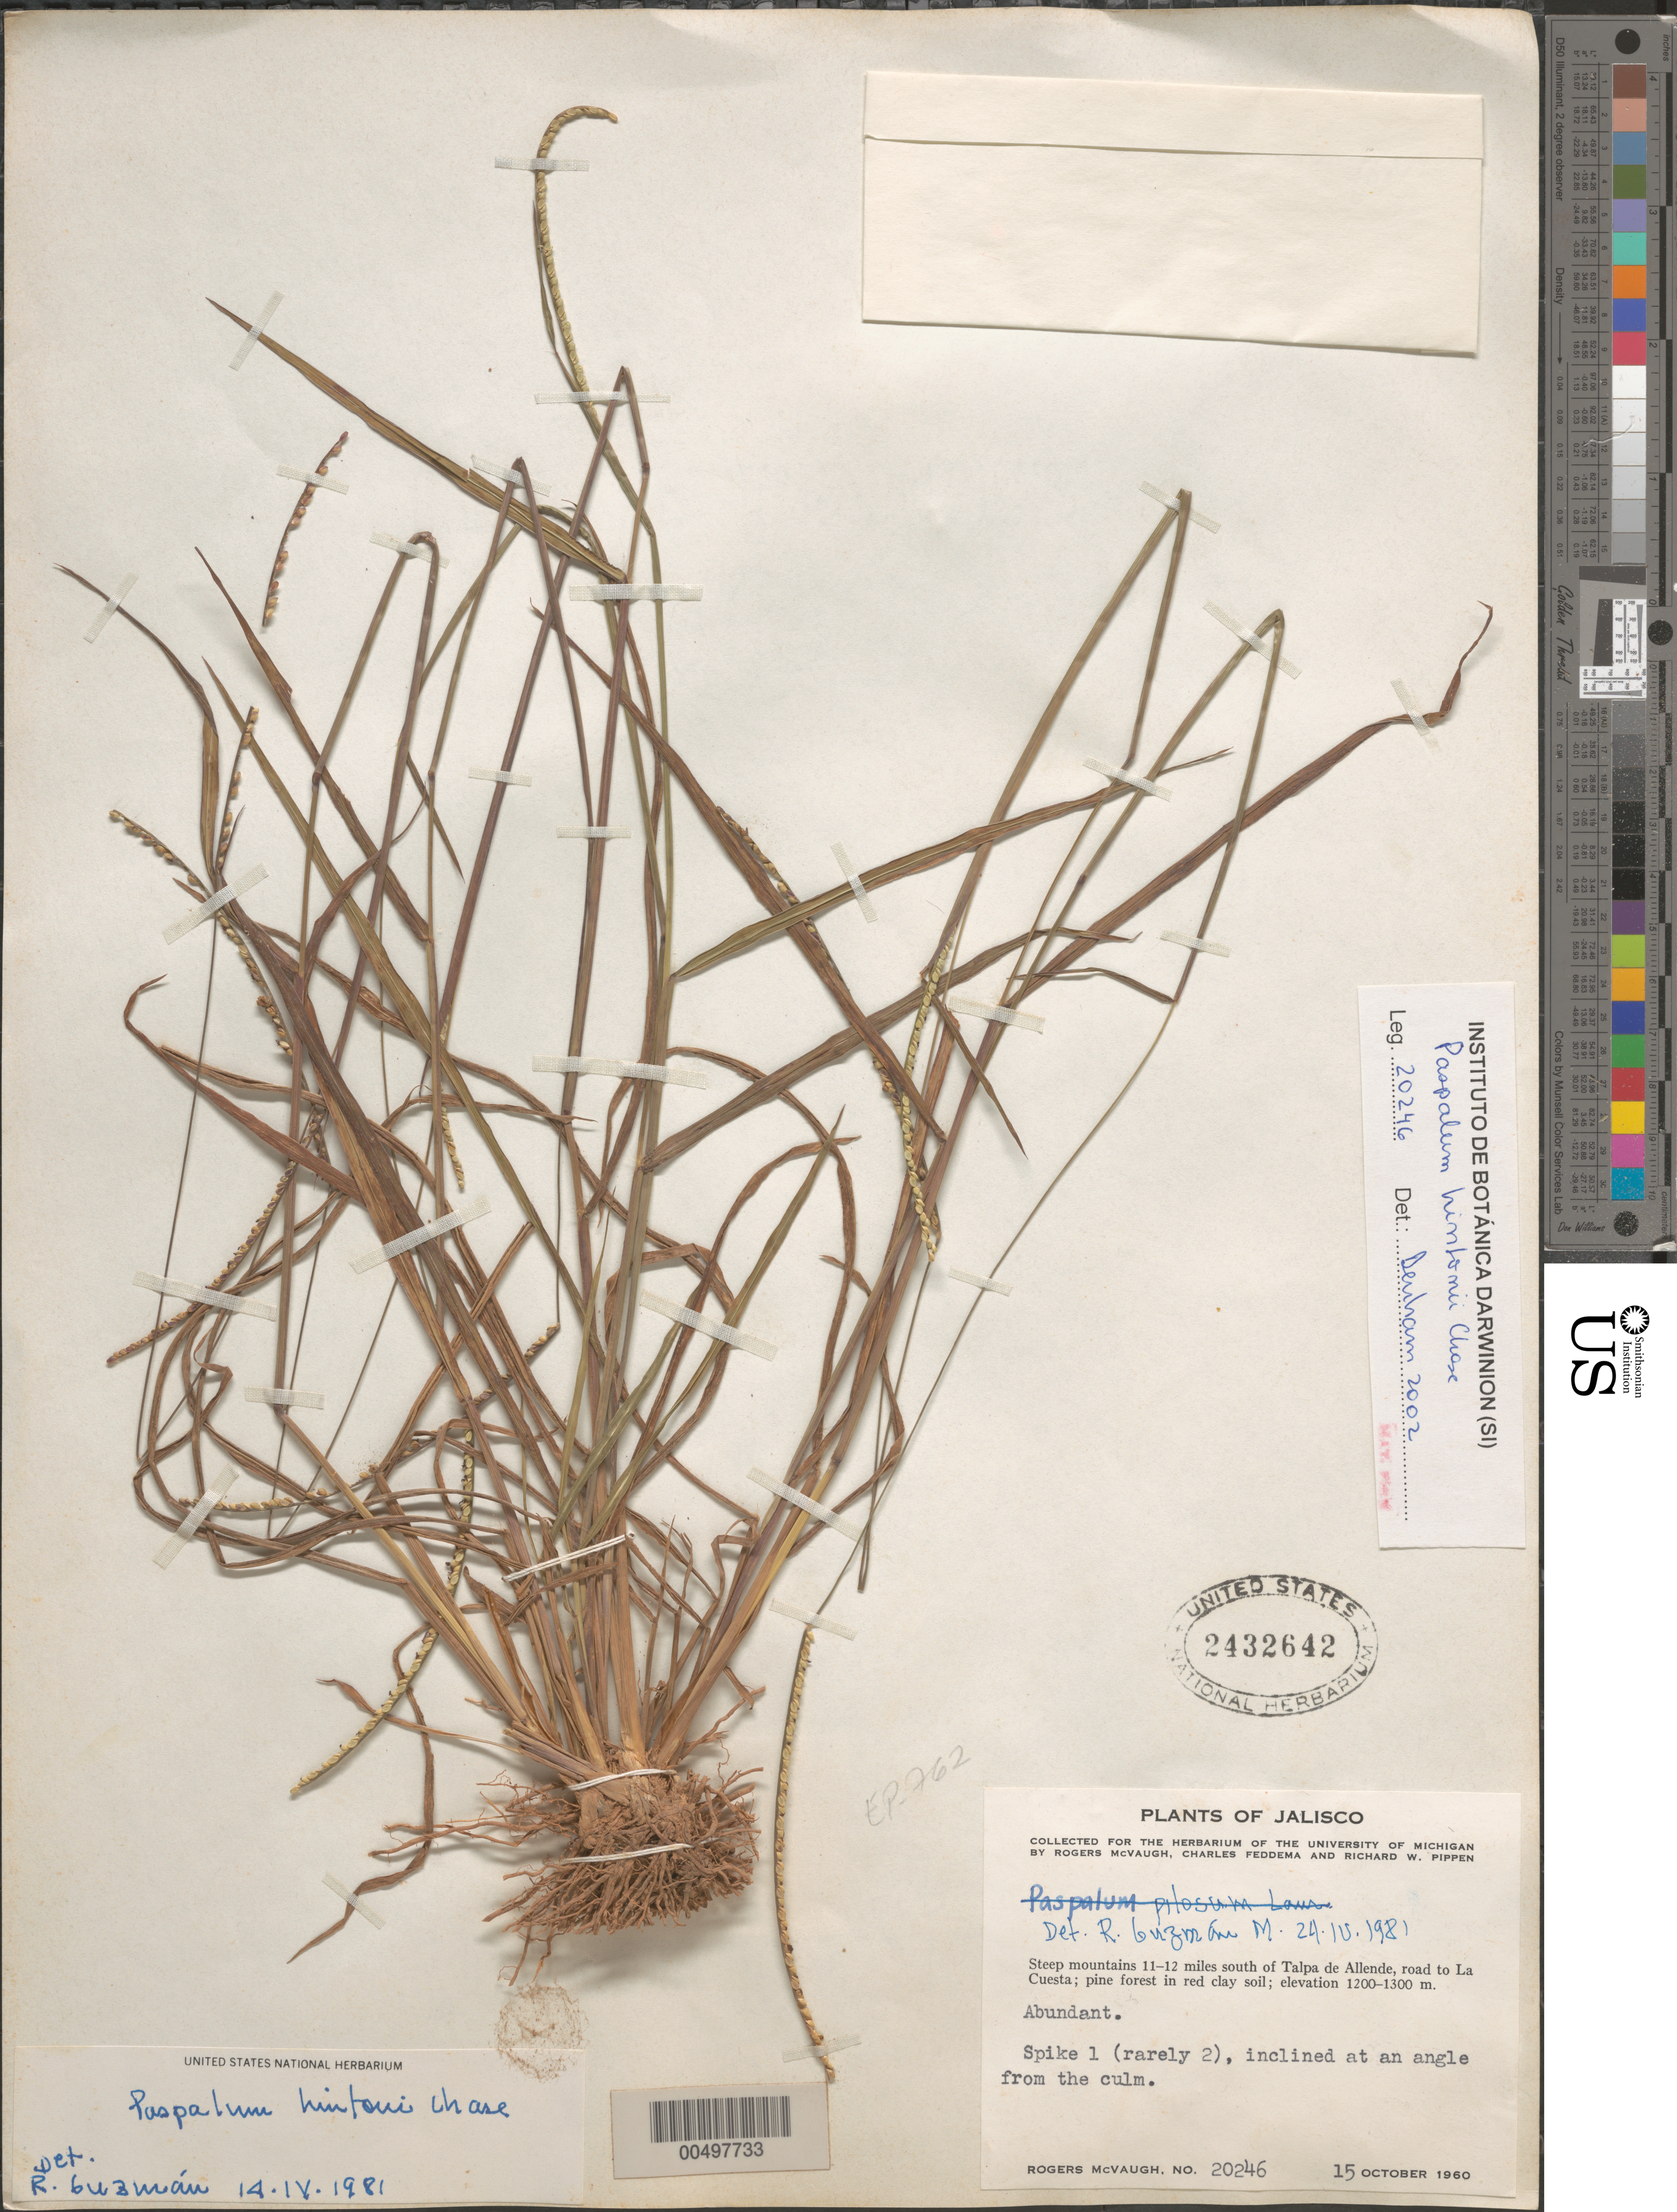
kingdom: Plantae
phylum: Tracheophyta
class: Liliopsida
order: Poales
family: Poaceae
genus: Paspalum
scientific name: Paspalum hintonii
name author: Chase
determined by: Guzm n-M., R.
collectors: R. McVaugh, C. Feddema & R. W. Pippen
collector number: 20246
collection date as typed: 15 Oct 1960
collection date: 1960-10-15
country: Mexico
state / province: Jalisco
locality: Mts 11-12 mi S of Talpa de Allende, rd to La Cuesta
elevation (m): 1200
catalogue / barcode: US 2432642